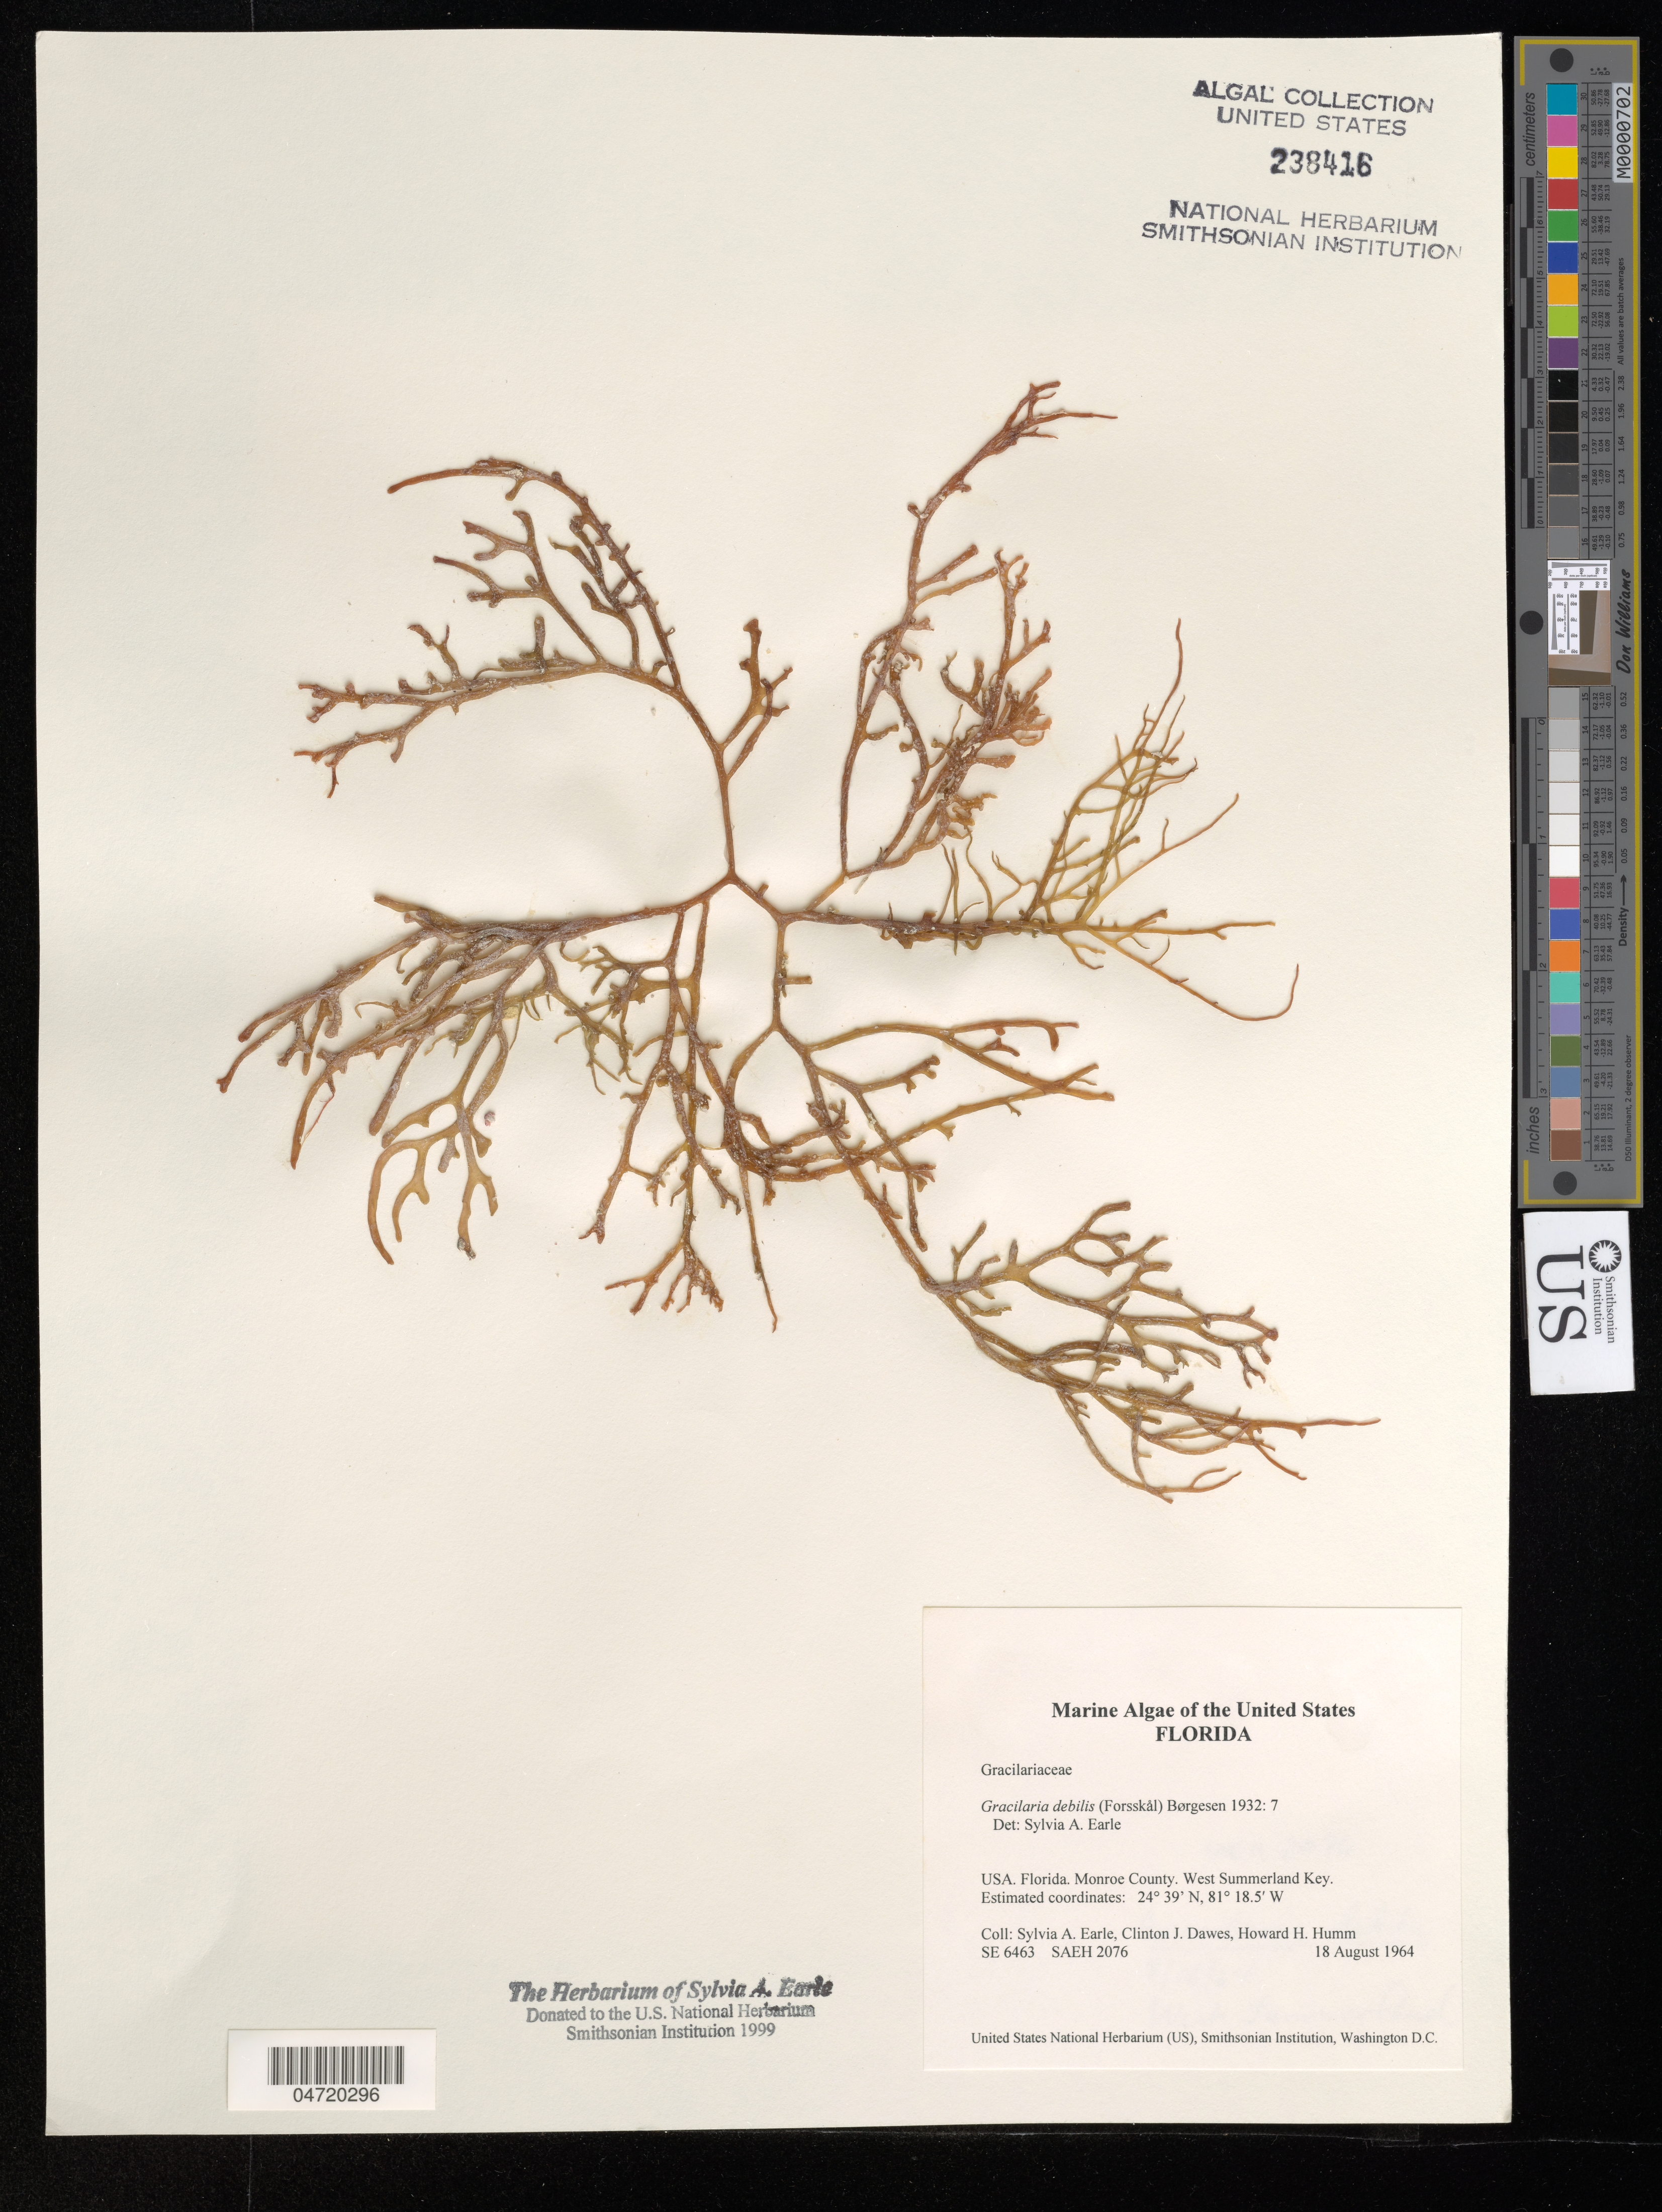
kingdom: Plantae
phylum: Rhodophyta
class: Florideophyceae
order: Gracilariales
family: Gracilariaceae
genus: Gracilaria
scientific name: Gracilaria debilis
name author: (Forssk.) Børgesen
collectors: S. A. Earle, C. Dawes & H. Humm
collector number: SE6463/SAEH2076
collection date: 1964-08-18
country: United States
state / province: Florida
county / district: Monroe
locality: Monroe County. West Summerland Key.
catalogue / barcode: US 238416